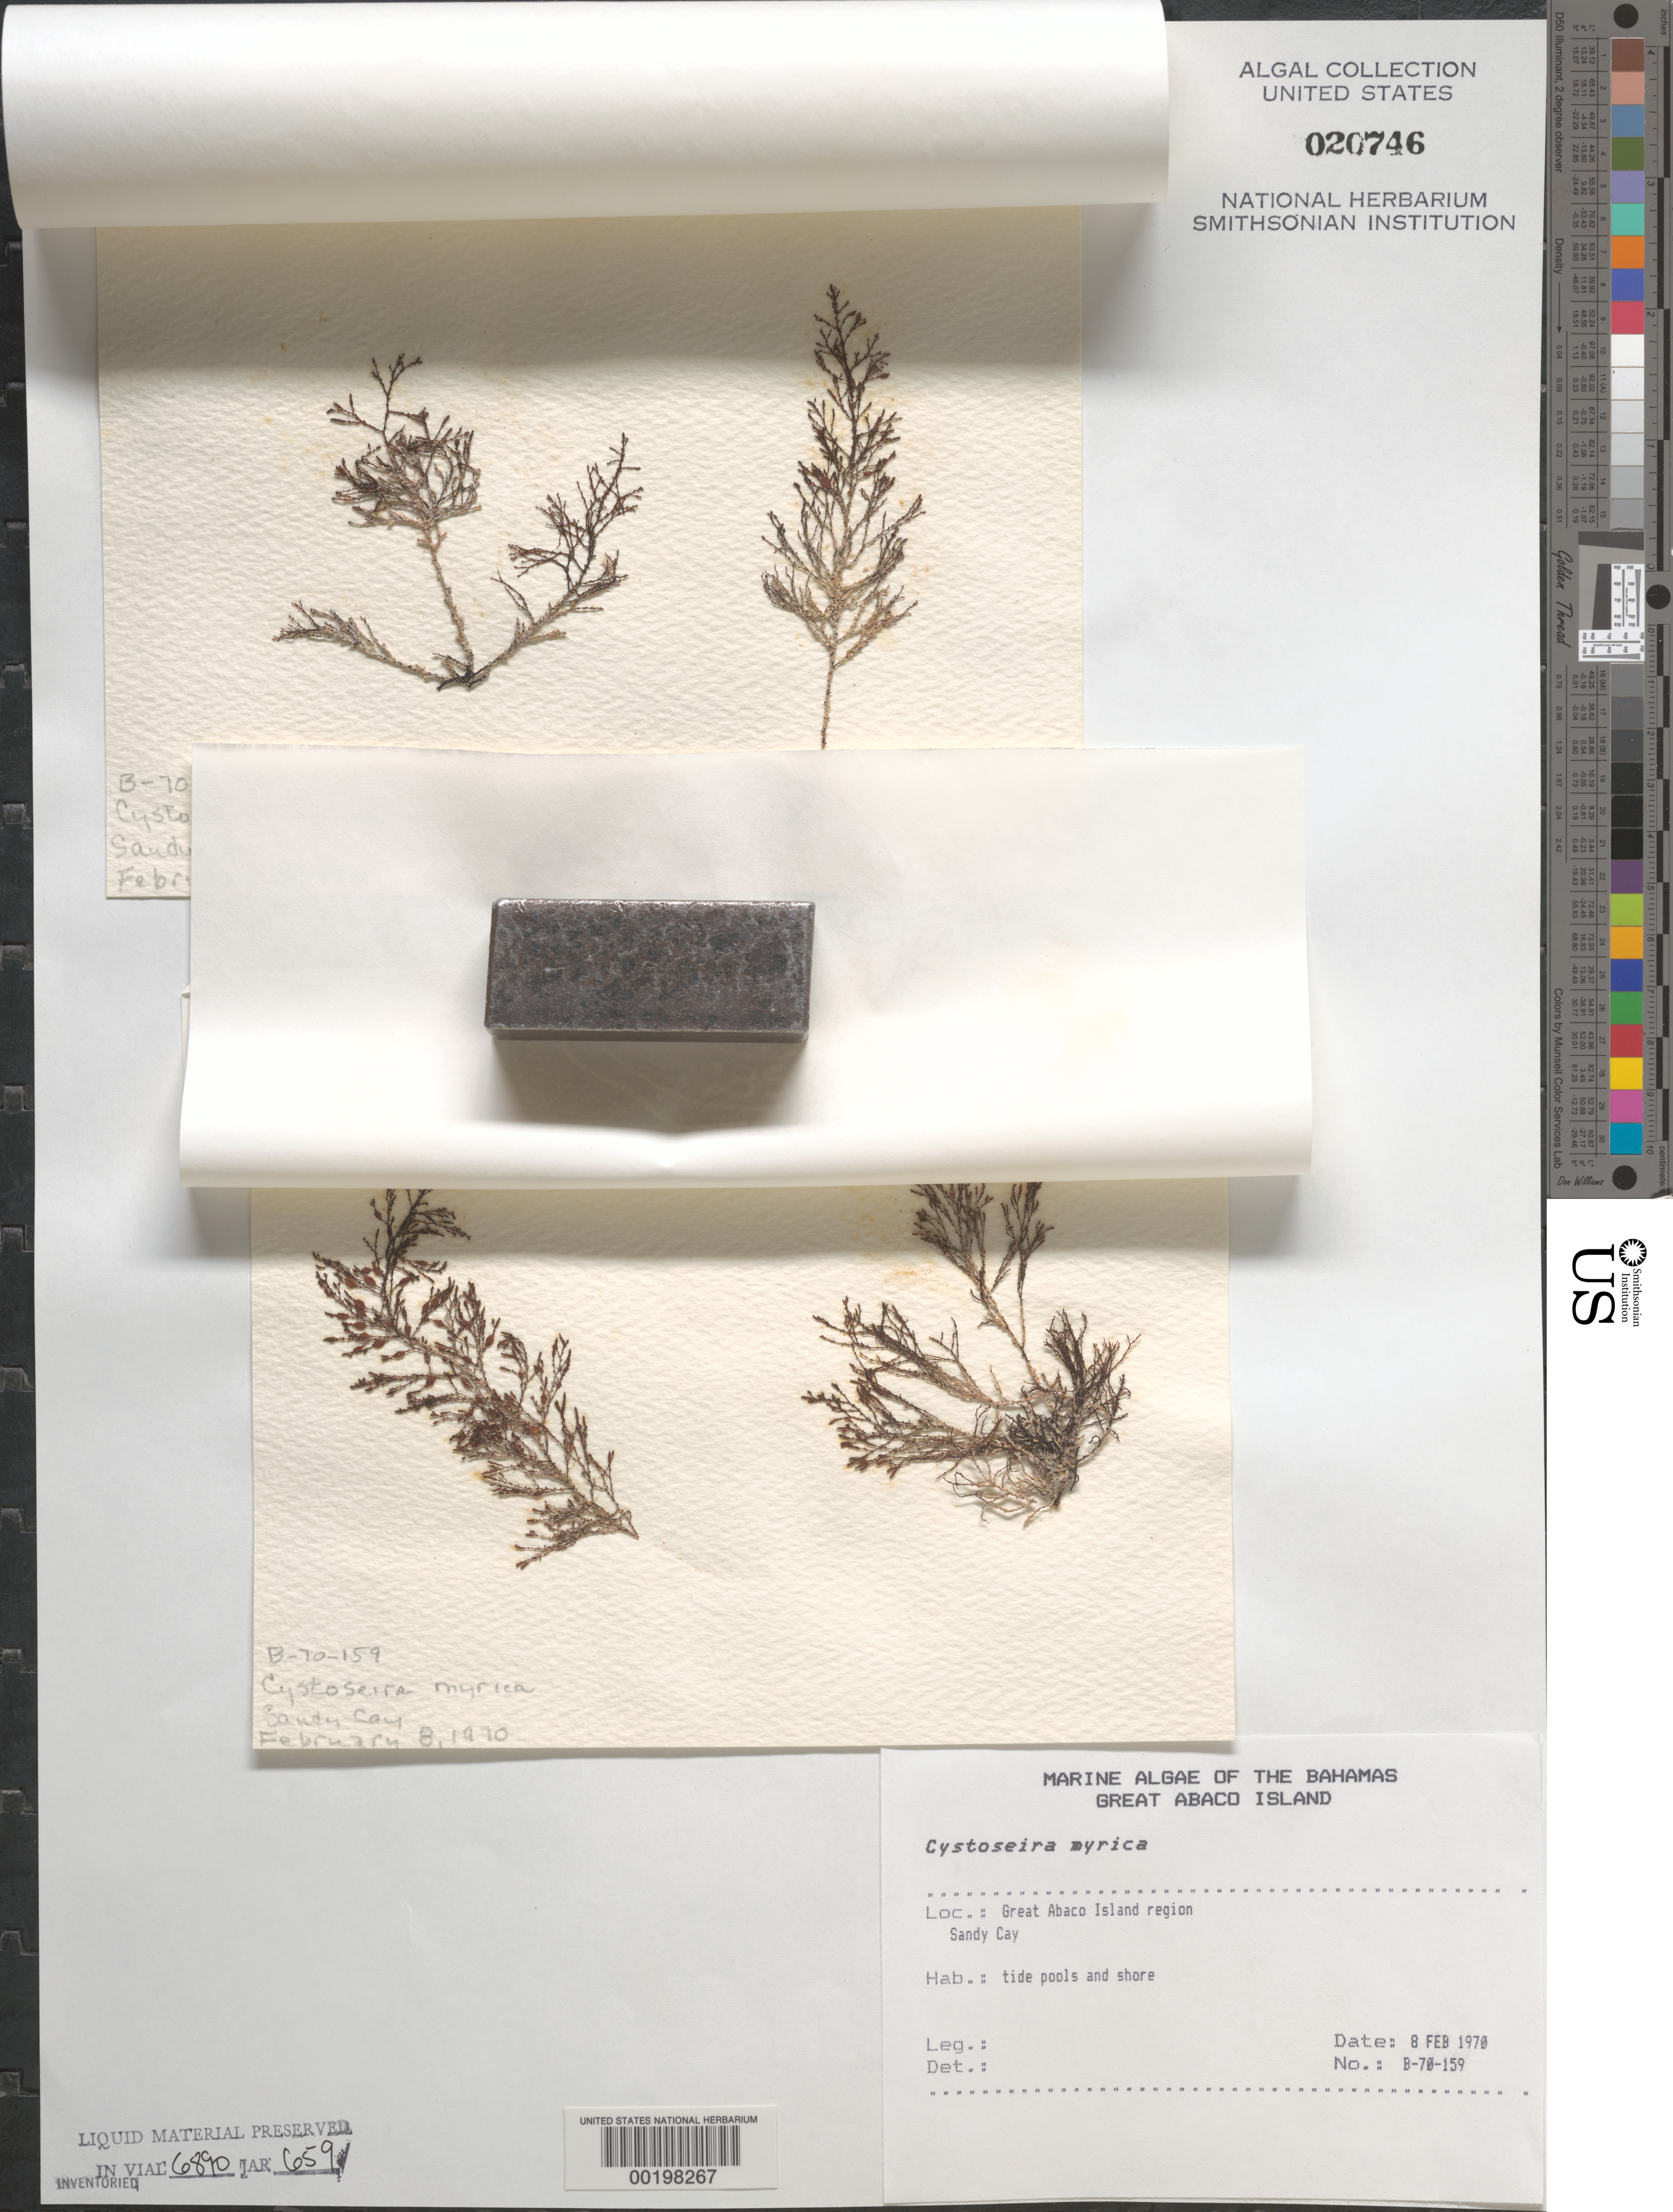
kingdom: Chromista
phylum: Ochrophyta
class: Phaeophyceae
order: Fucales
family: Sargassaceae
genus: Cystoseira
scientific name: Cystoseira myrica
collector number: B-70-159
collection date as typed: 08 Feb 1970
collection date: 1970-02-08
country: Bahamas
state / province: Abaco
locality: Sandy cay, great abaco island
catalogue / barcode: US 20746